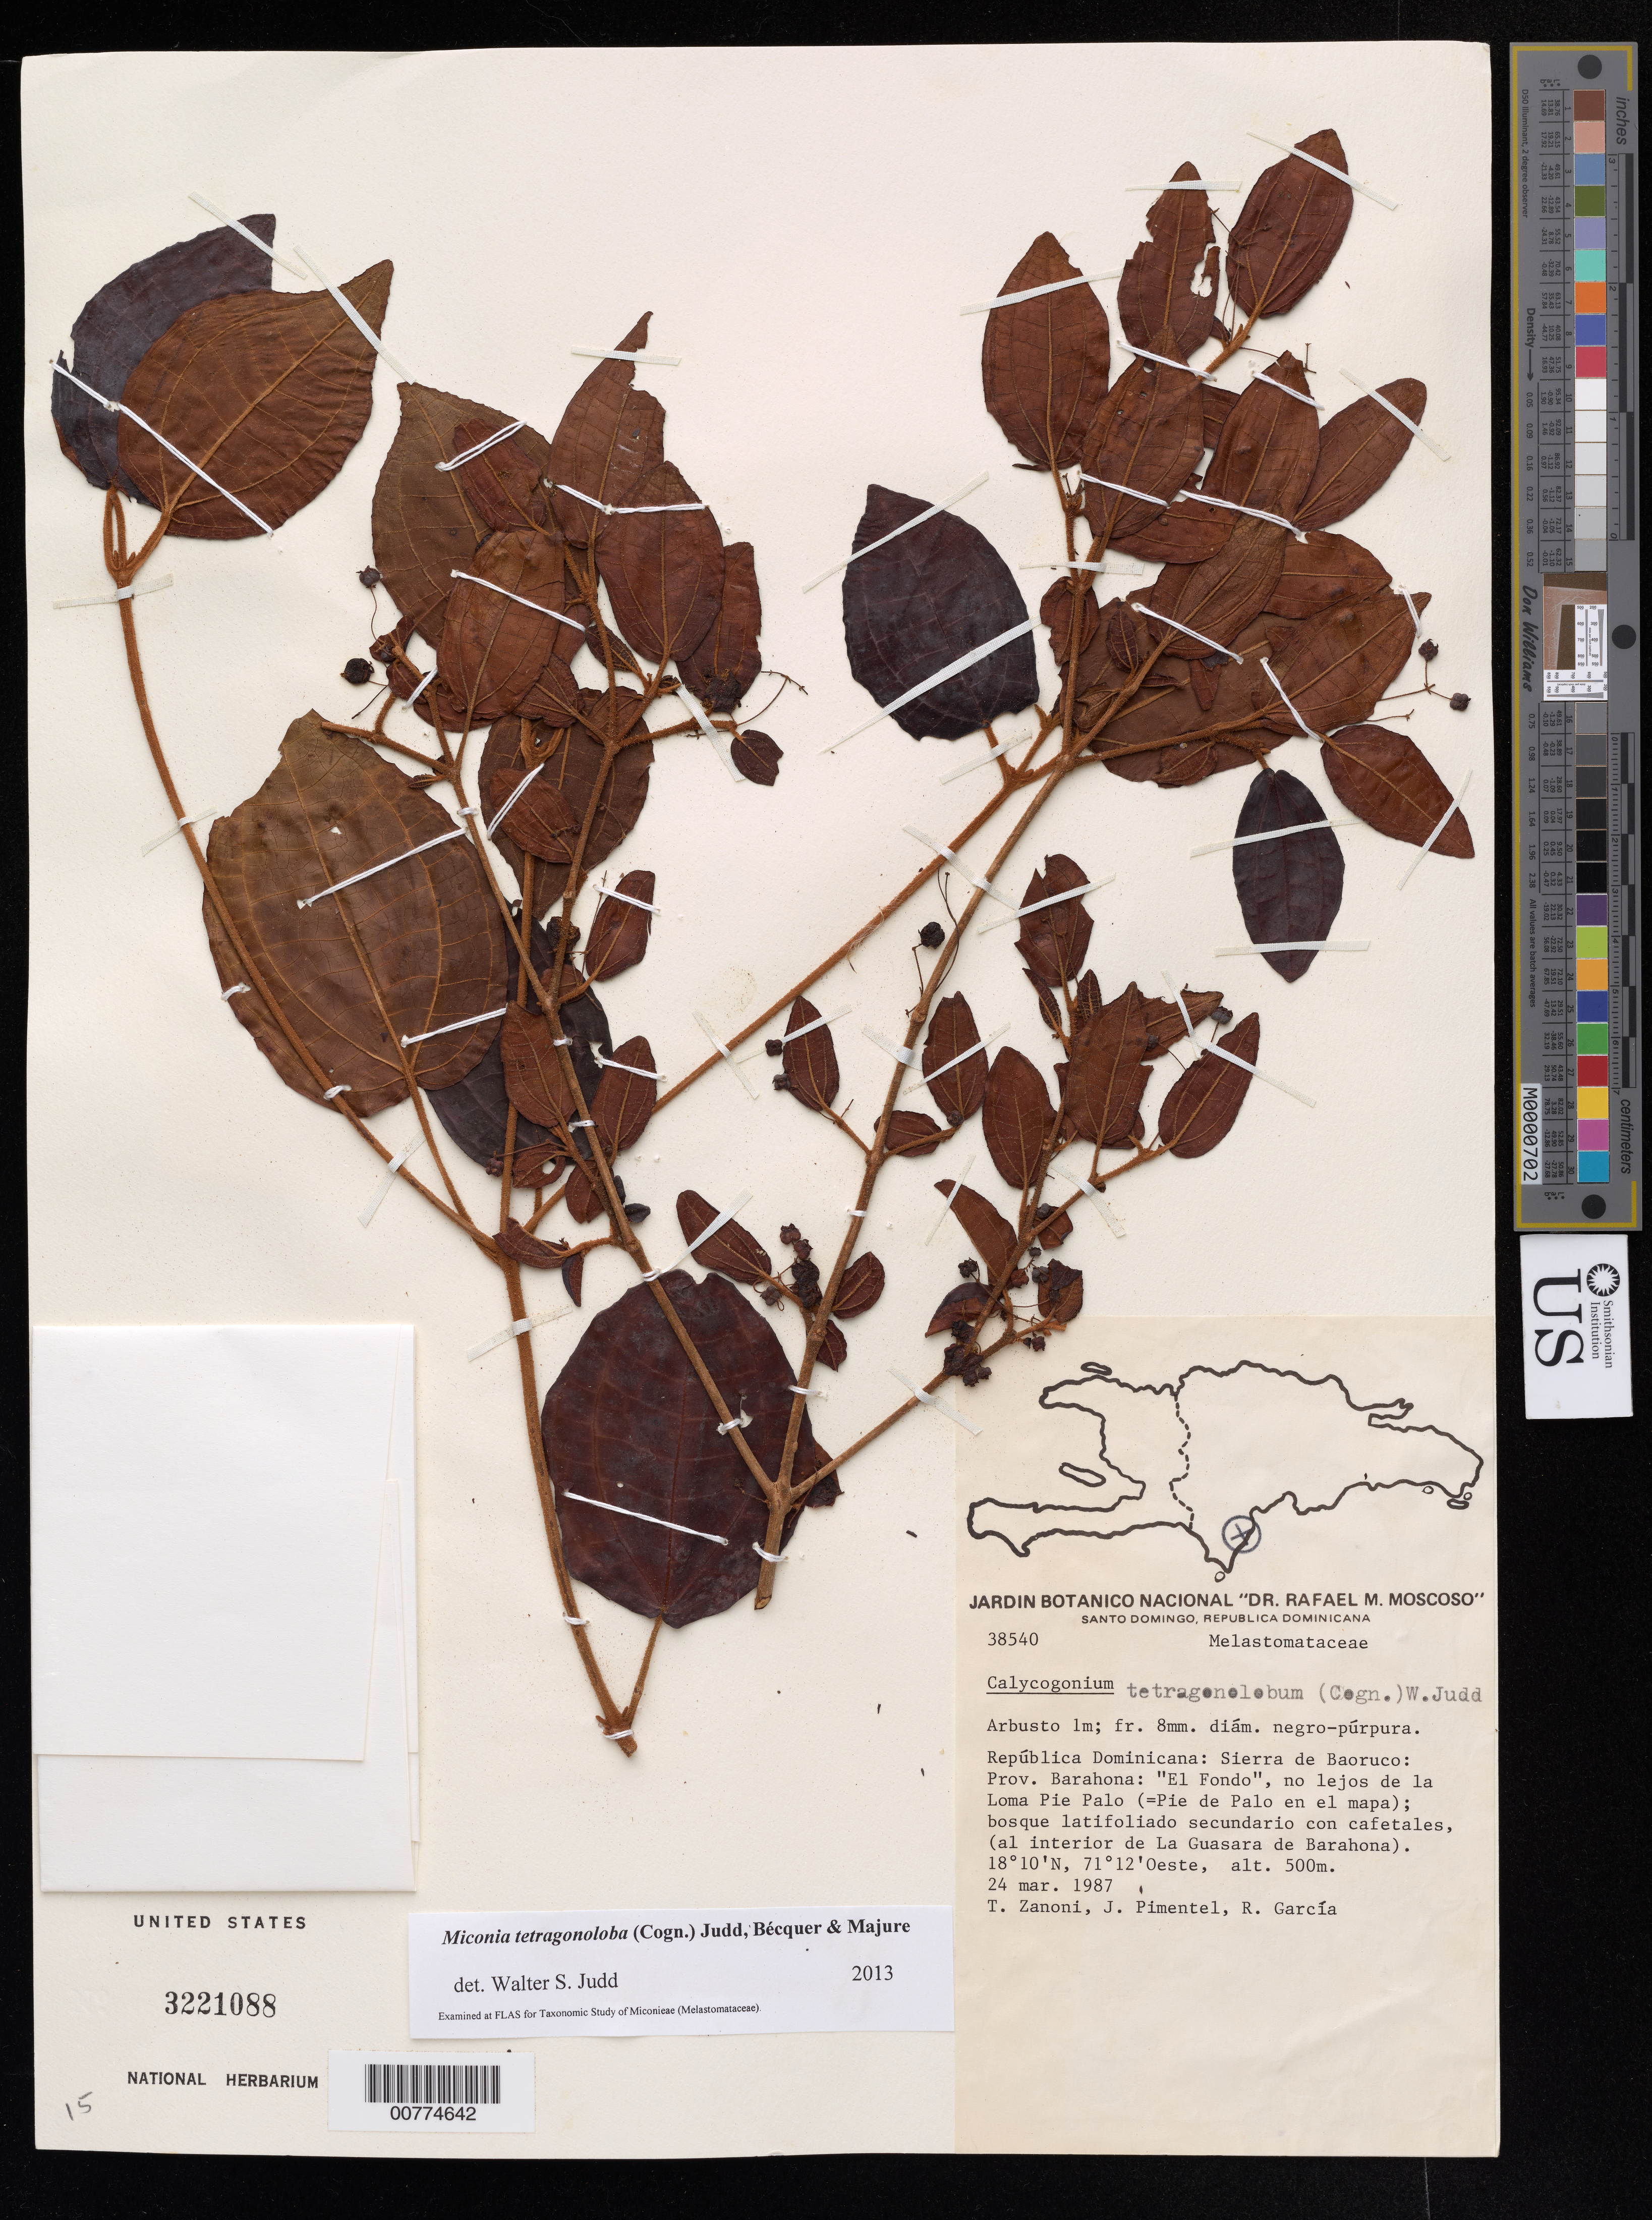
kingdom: Plantae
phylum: Tracheophyta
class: Magnoliopsida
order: Myrtales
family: Melastomataceae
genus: Miconia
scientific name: Miconia tetragonoloba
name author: (Cogn.) Judd et al.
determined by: Judd, Walter S.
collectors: T. A. Zanoni, J. Pimentel & R. G. García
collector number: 38540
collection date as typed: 24 Mar 1987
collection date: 1987-03-24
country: Dominican Republic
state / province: Barahona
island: Hispaniola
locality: Sierra de Baoruco, "El Fondo", not far from Loma Pie Palo (=Pie de Palo in the map), interior of La Guasara de Barahona.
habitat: Broadleaf forest, secondary with coffee plantations.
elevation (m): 500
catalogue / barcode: US 3221088